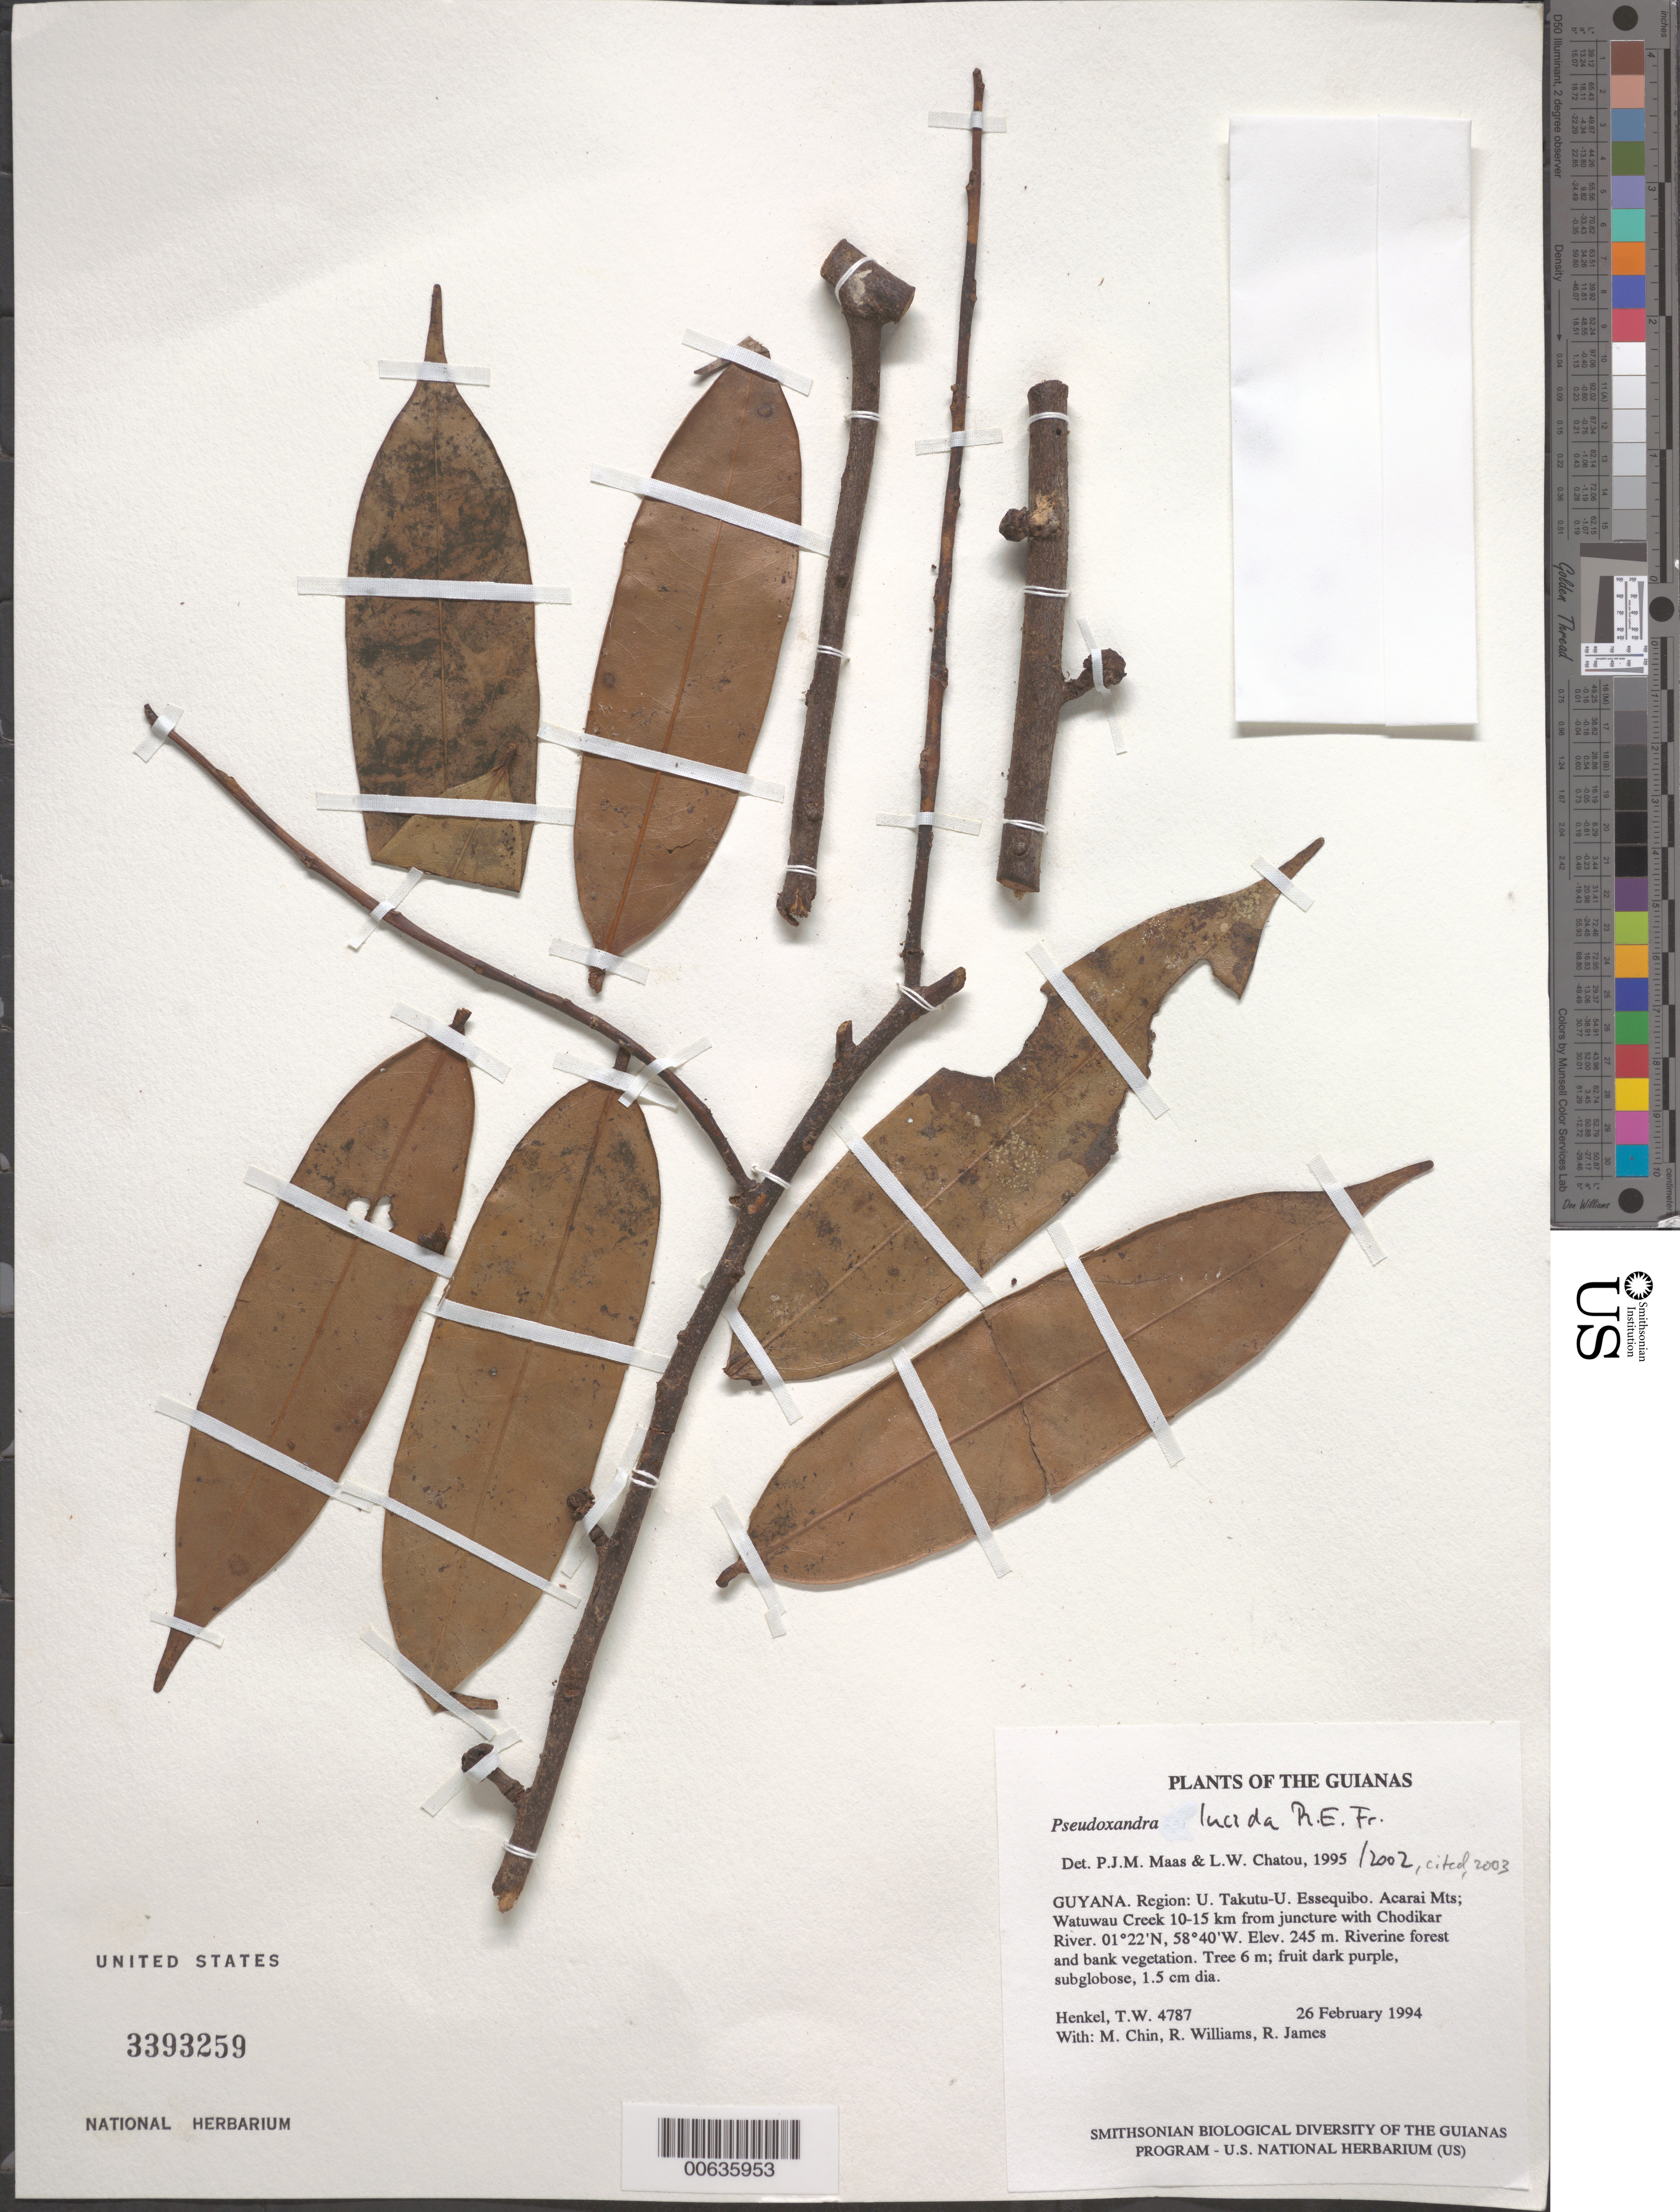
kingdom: Plantae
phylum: Tracheophyta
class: Magnoliopsida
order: Magnoliales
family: Annonaceae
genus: Pseudoxandra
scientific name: Pseudoxandra lucida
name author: R.E. Fr.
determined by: Maas, Paul J. M.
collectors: T. Henkel, M. Chin, R. Williams & R. James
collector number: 4787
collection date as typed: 26 February 1994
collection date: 1994-02-26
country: Guyana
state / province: U. Takutu-U. Essequibo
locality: Acarai Mts; Watuwau Creek 10-15 km from juncture with Chodikar River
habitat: Riverine forest and bank vegetation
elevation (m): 245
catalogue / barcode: US 3393259